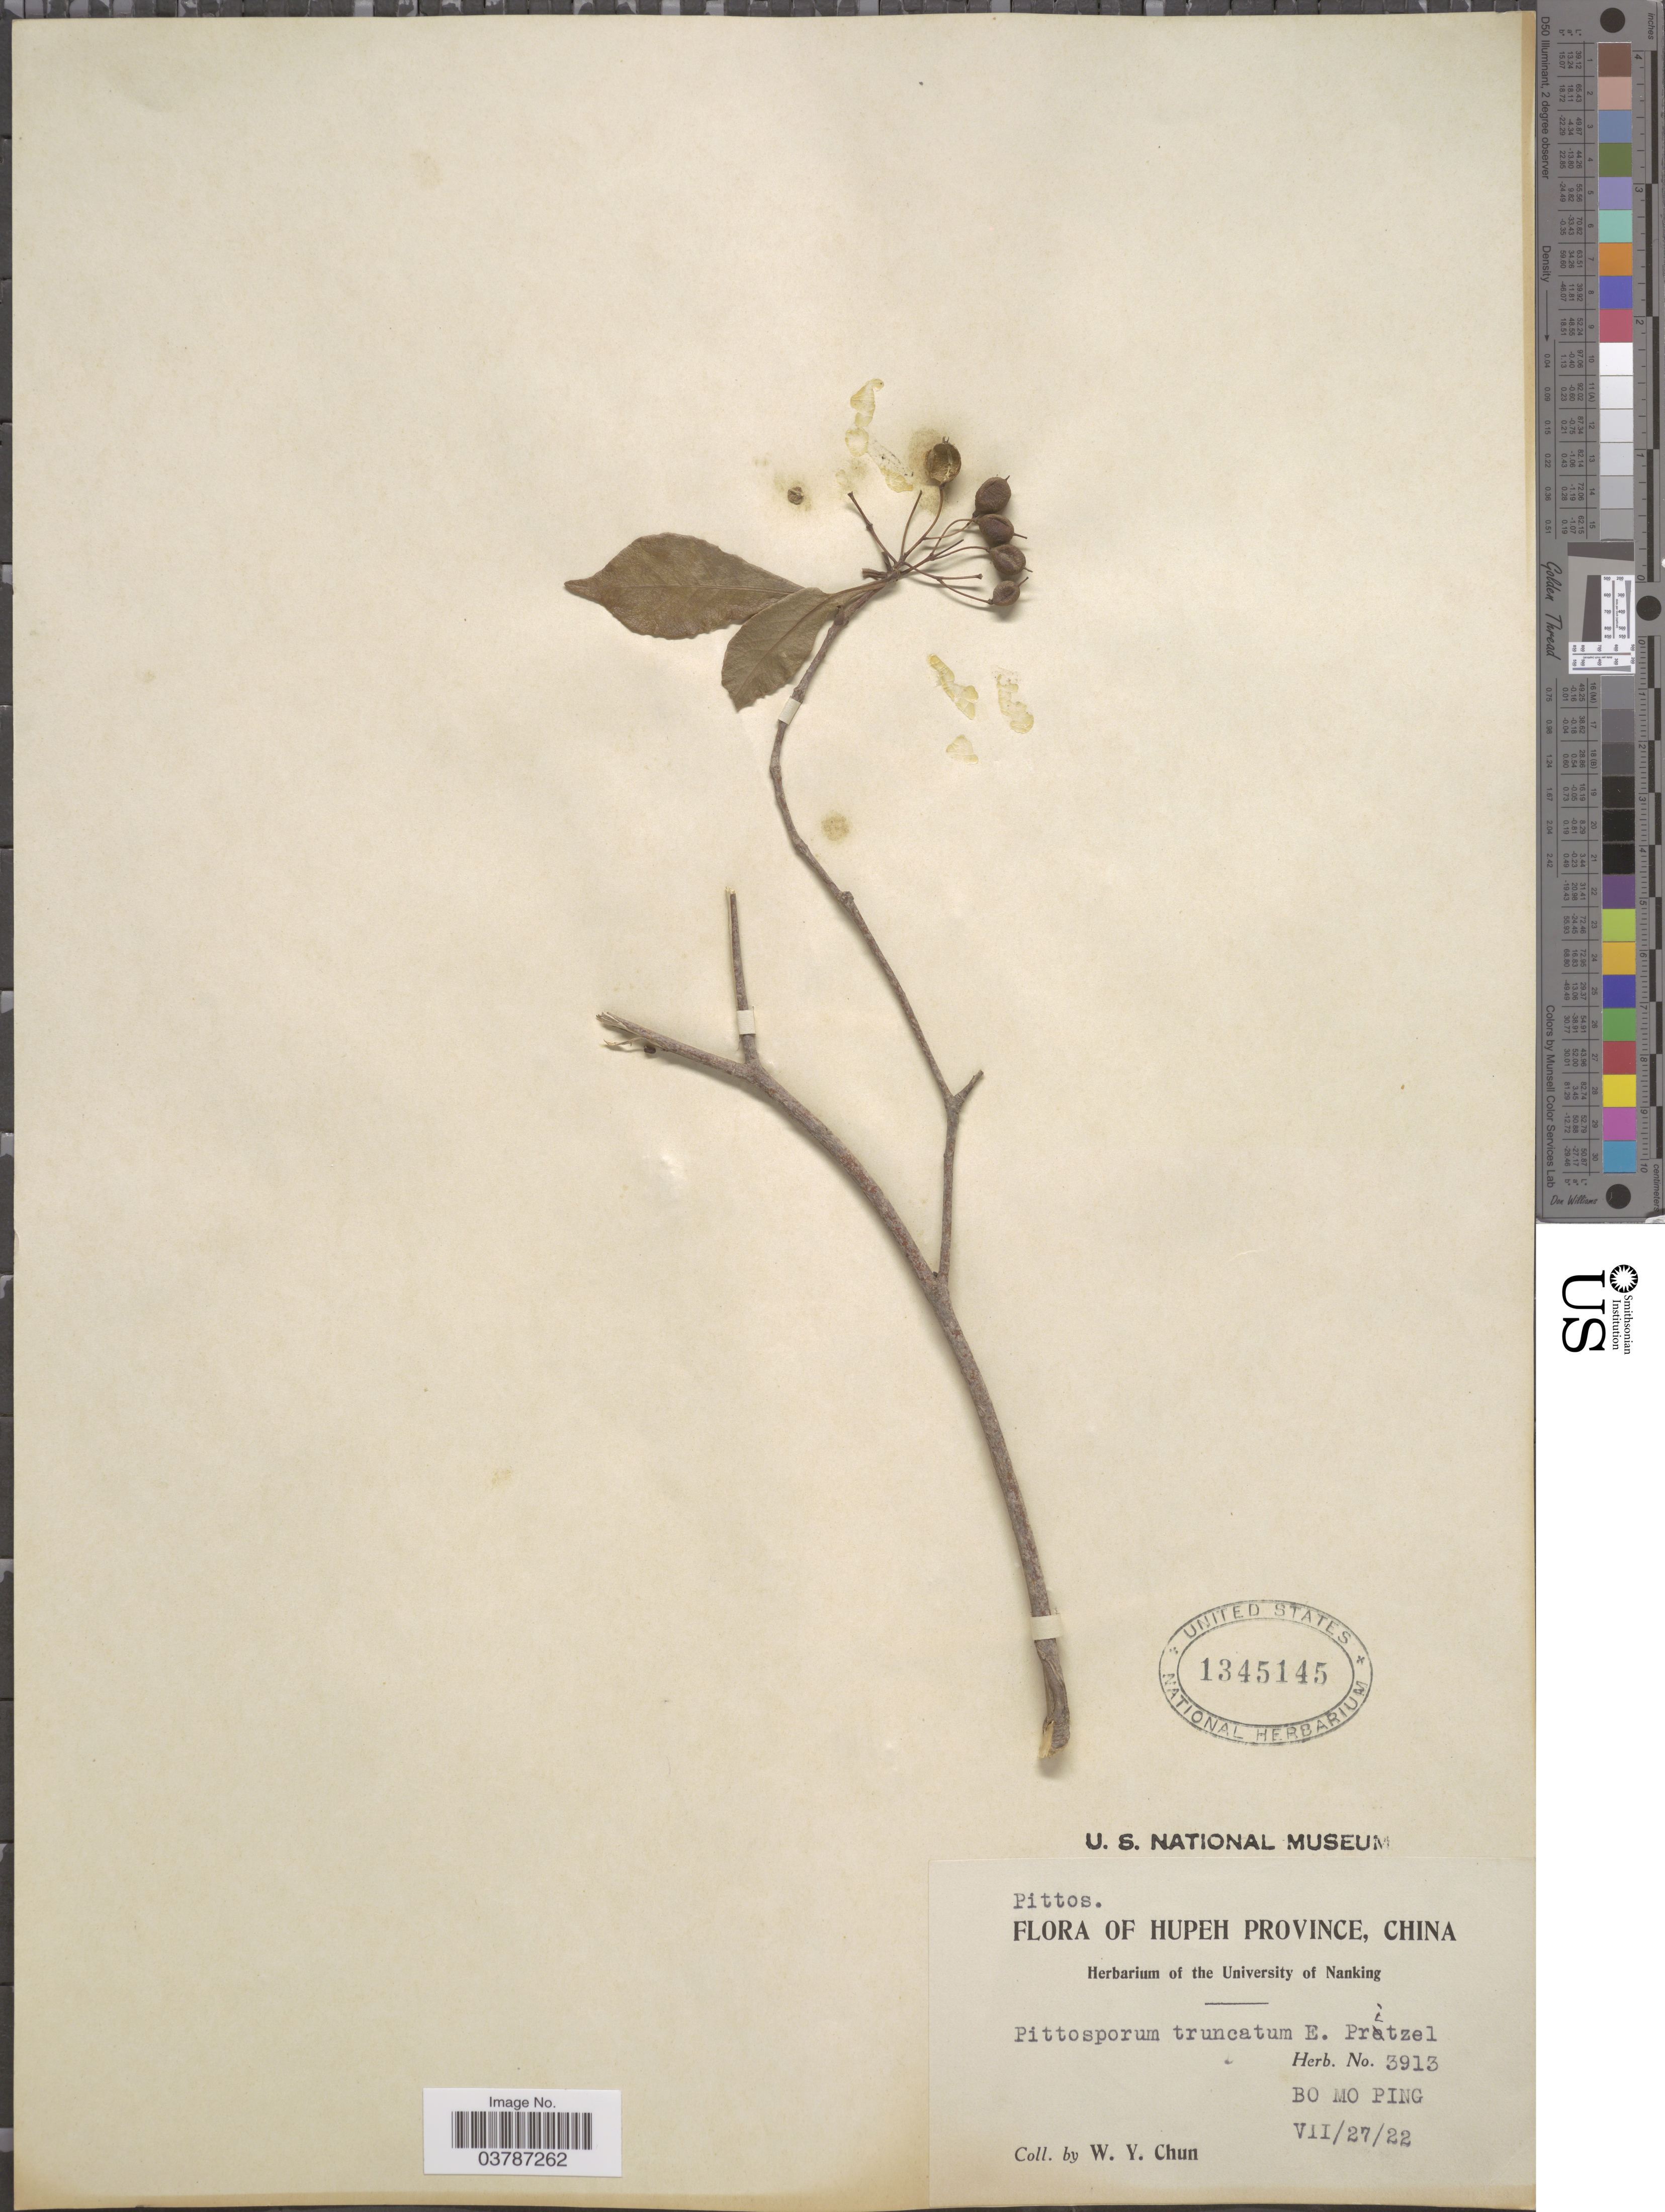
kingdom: Plantae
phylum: Tracheophyta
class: Magnoliopsida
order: Apiales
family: Pittosporaceae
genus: Pittosporum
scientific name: Pittosporum truncatum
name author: E. Pritz. ex Diels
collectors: W. Y. Chun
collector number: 3913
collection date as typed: Transcribed d/m/y: 27/7/22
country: China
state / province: Hubei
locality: Hupeh Province. Bo Mo Ping.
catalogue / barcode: US 1345145